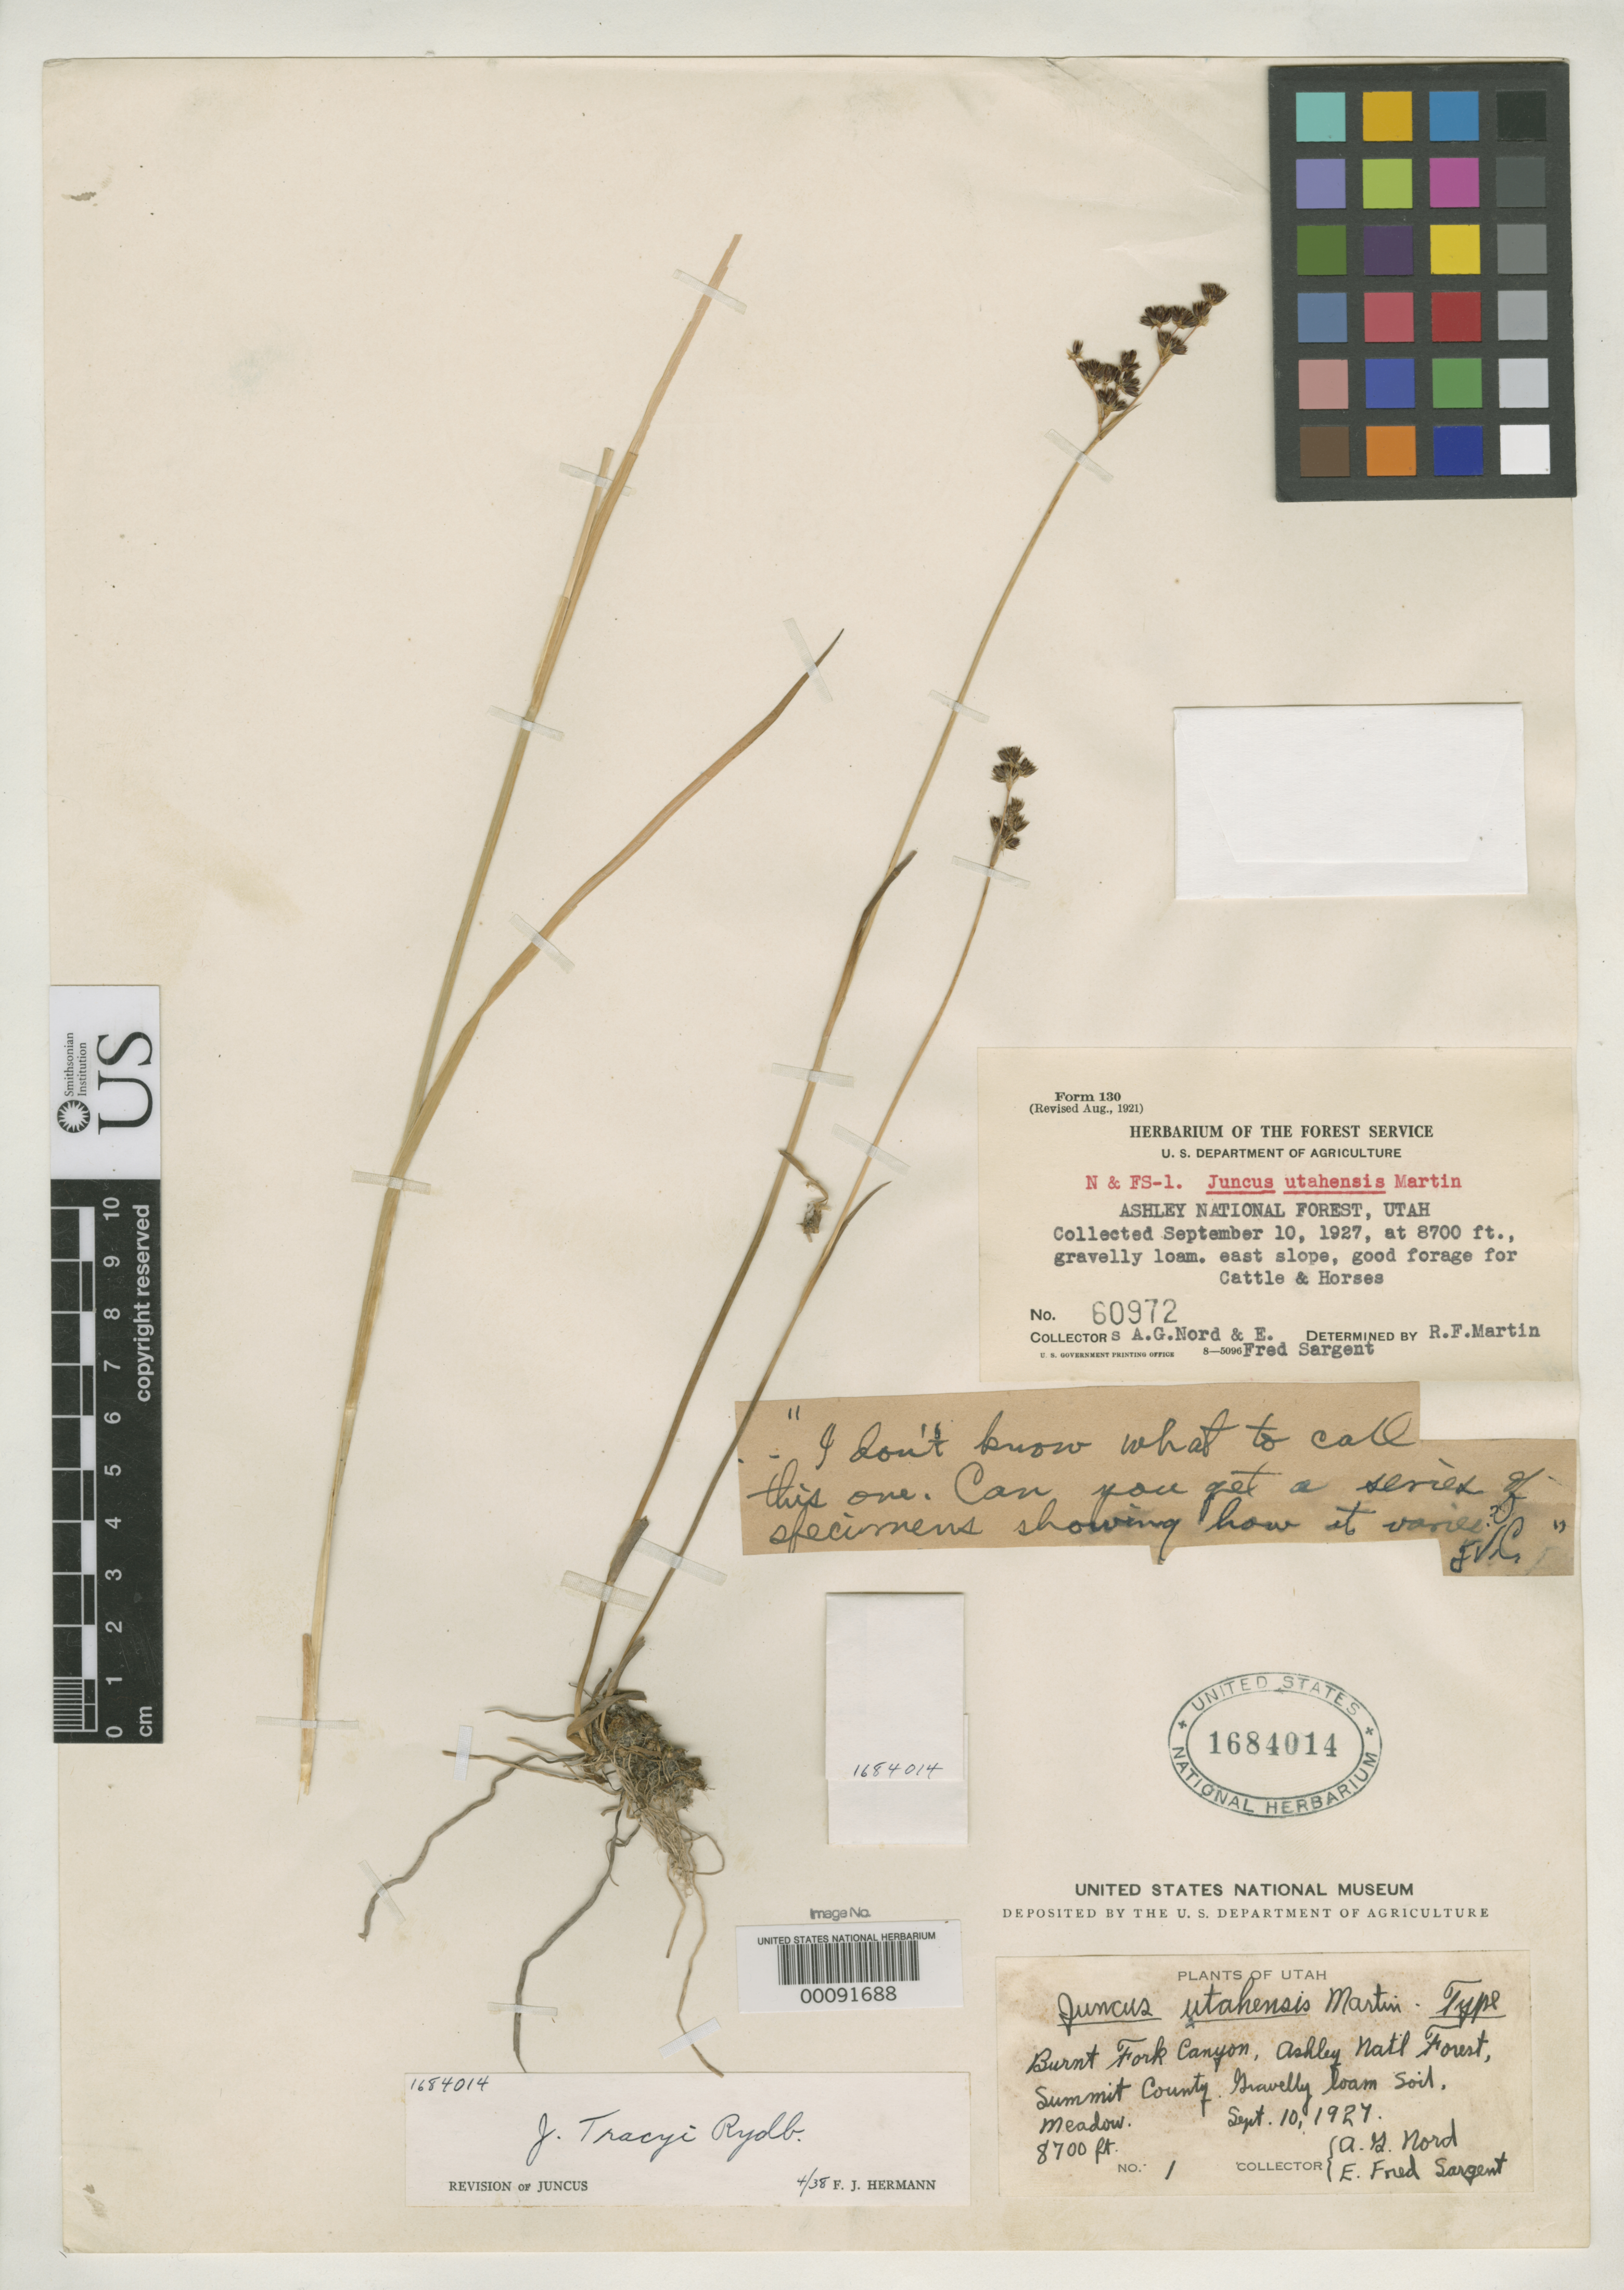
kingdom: Plantae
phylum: Tracheophyta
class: Liliopsida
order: Poales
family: Juncaceae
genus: Juncus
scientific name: Juncus utahensis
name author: R.F. Martin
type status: Holotype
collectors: A. Nord & E. Sargent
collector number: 1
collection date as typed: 10 Sep 1927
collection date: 1927-09-10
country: United States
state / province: Utah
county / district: Summit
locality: Burnt Fork Canyon, Ashley National Forest.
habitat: meadow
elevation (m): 2652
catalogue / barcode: US 1684014